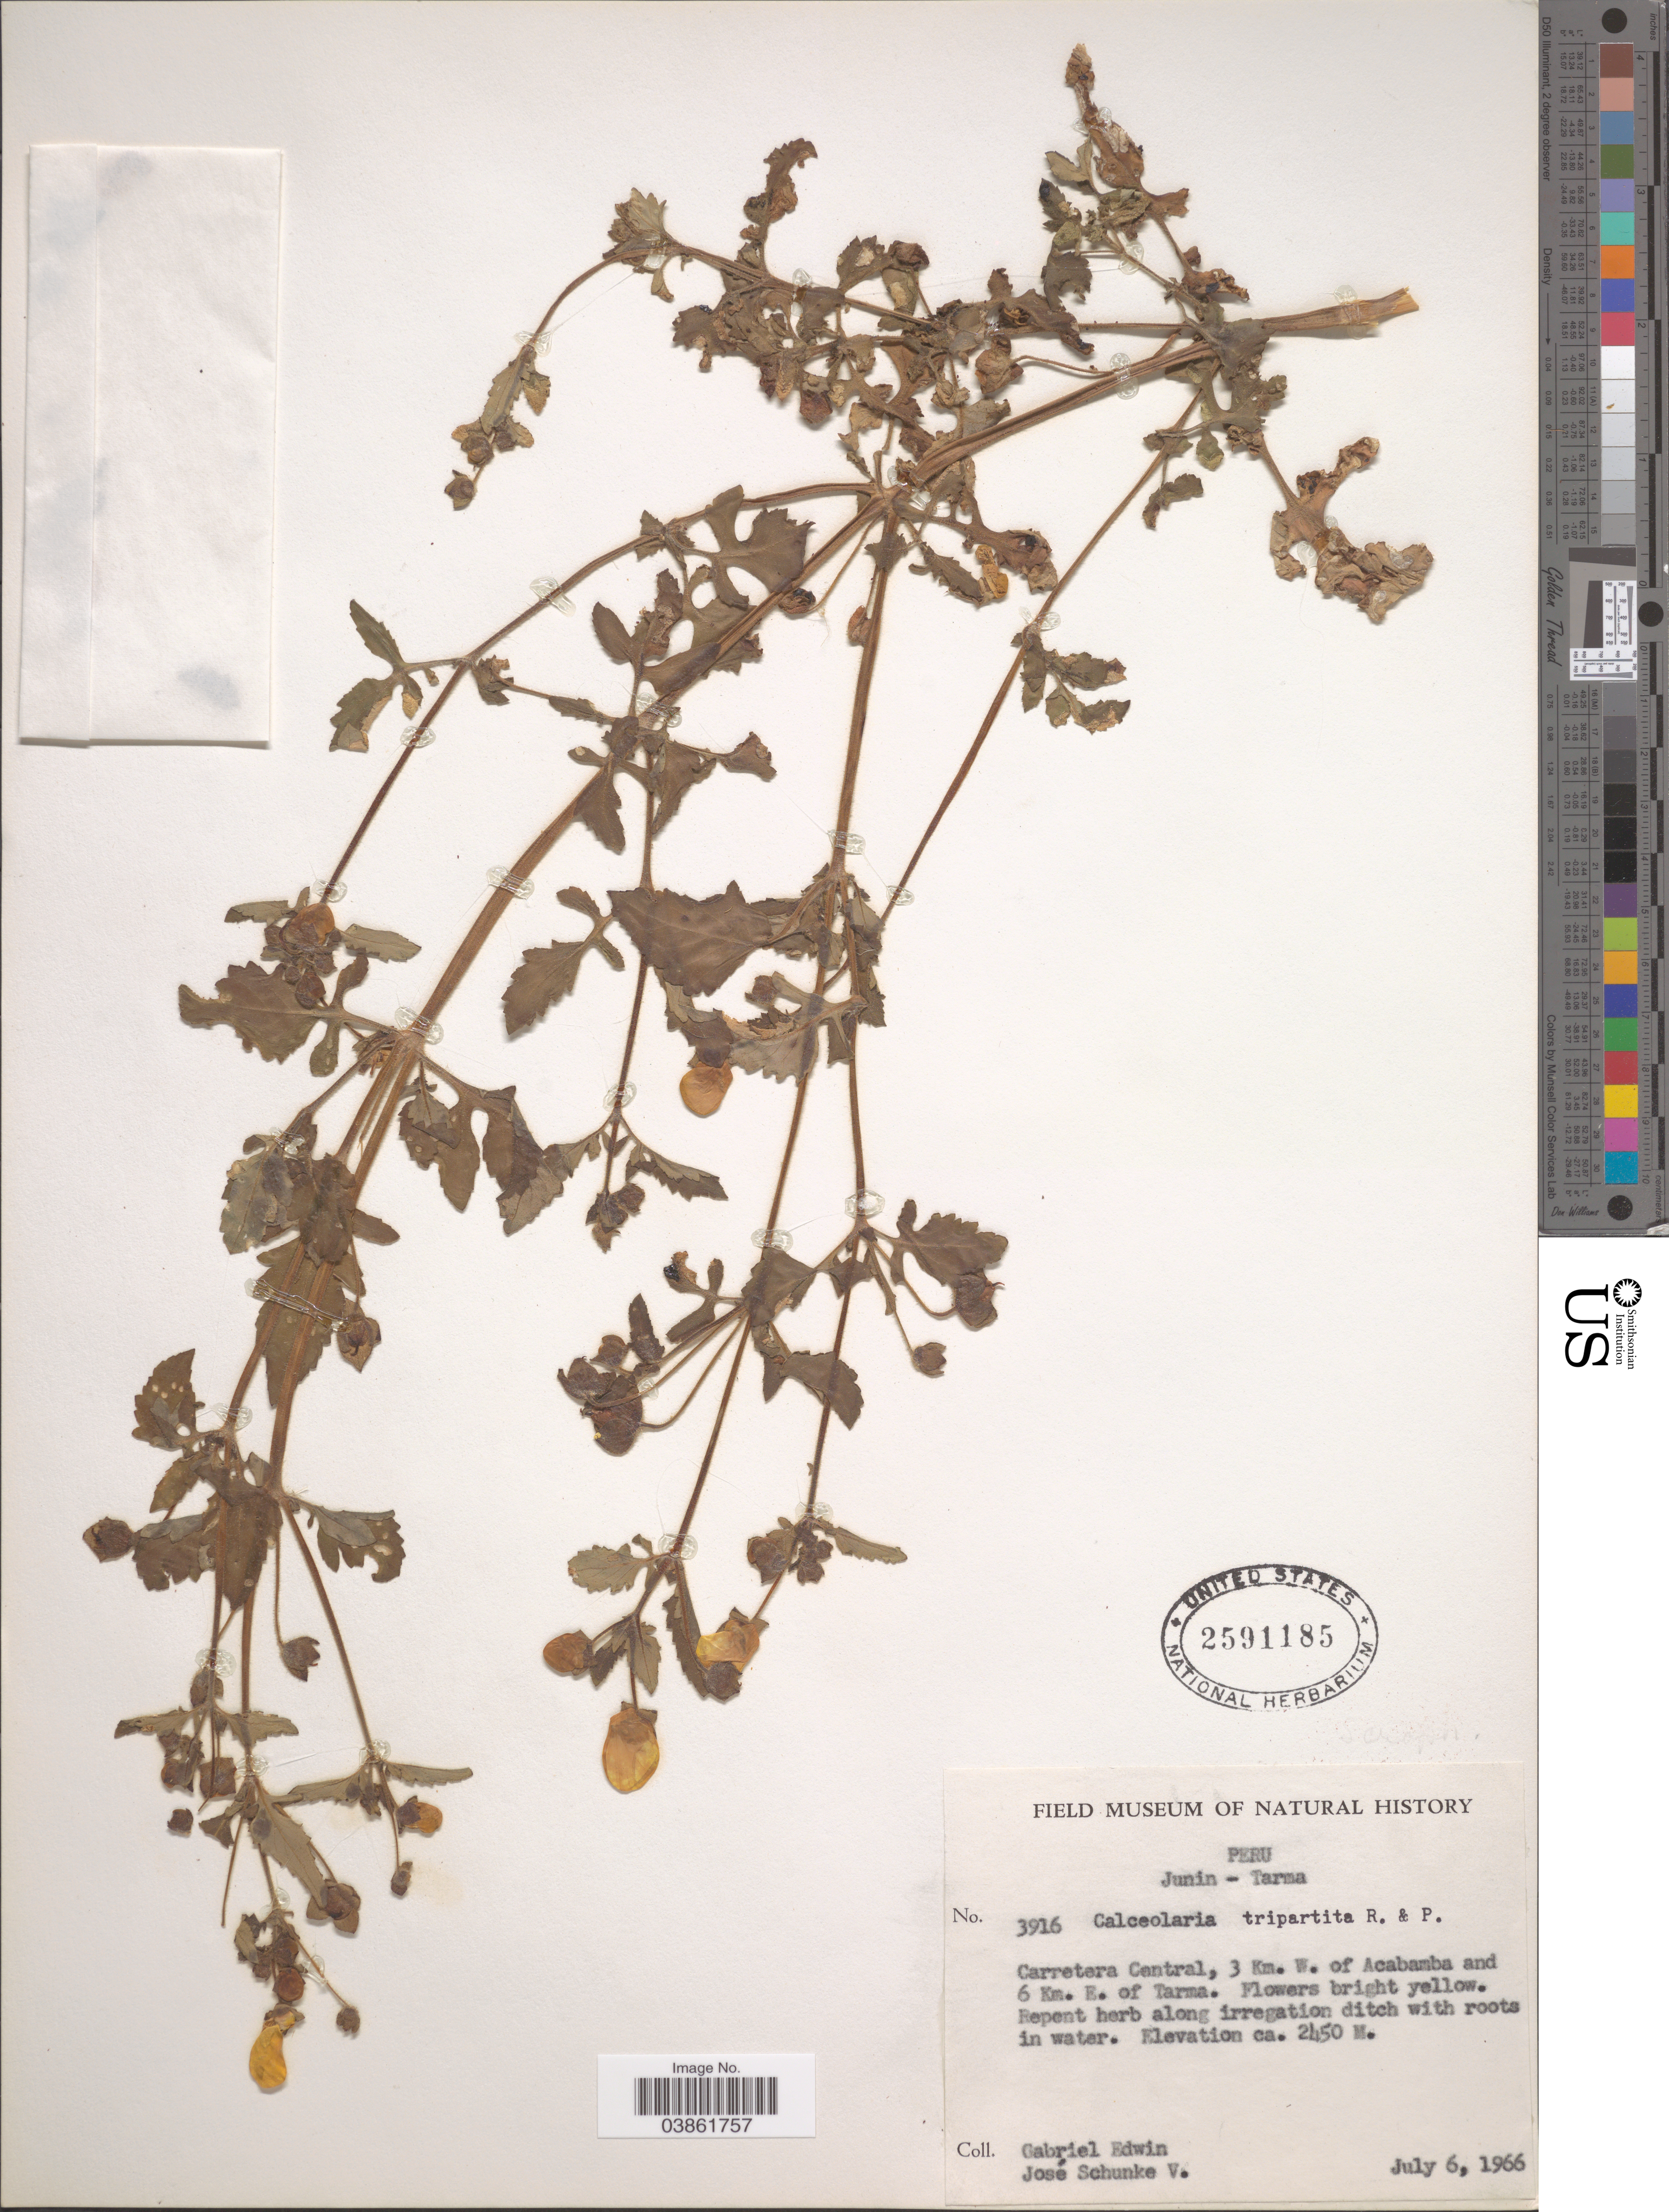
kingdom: Plantae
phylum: Tracheophyta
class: Magnoliopsida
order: Lamiales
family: Calceolariaceae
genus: Calceolaria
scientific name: Calceolaria tripartita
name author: Ruiz & Pav.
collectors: G. Edwin & J. Schunke Vigo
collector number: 3916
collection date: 1966-07-06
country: Peru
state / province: Junín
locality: Tarma. Carretera Central, 3 Km. W. of Acabamba and 6 Km. E. of Tarma.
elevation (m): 2450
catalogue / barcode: US 2591185